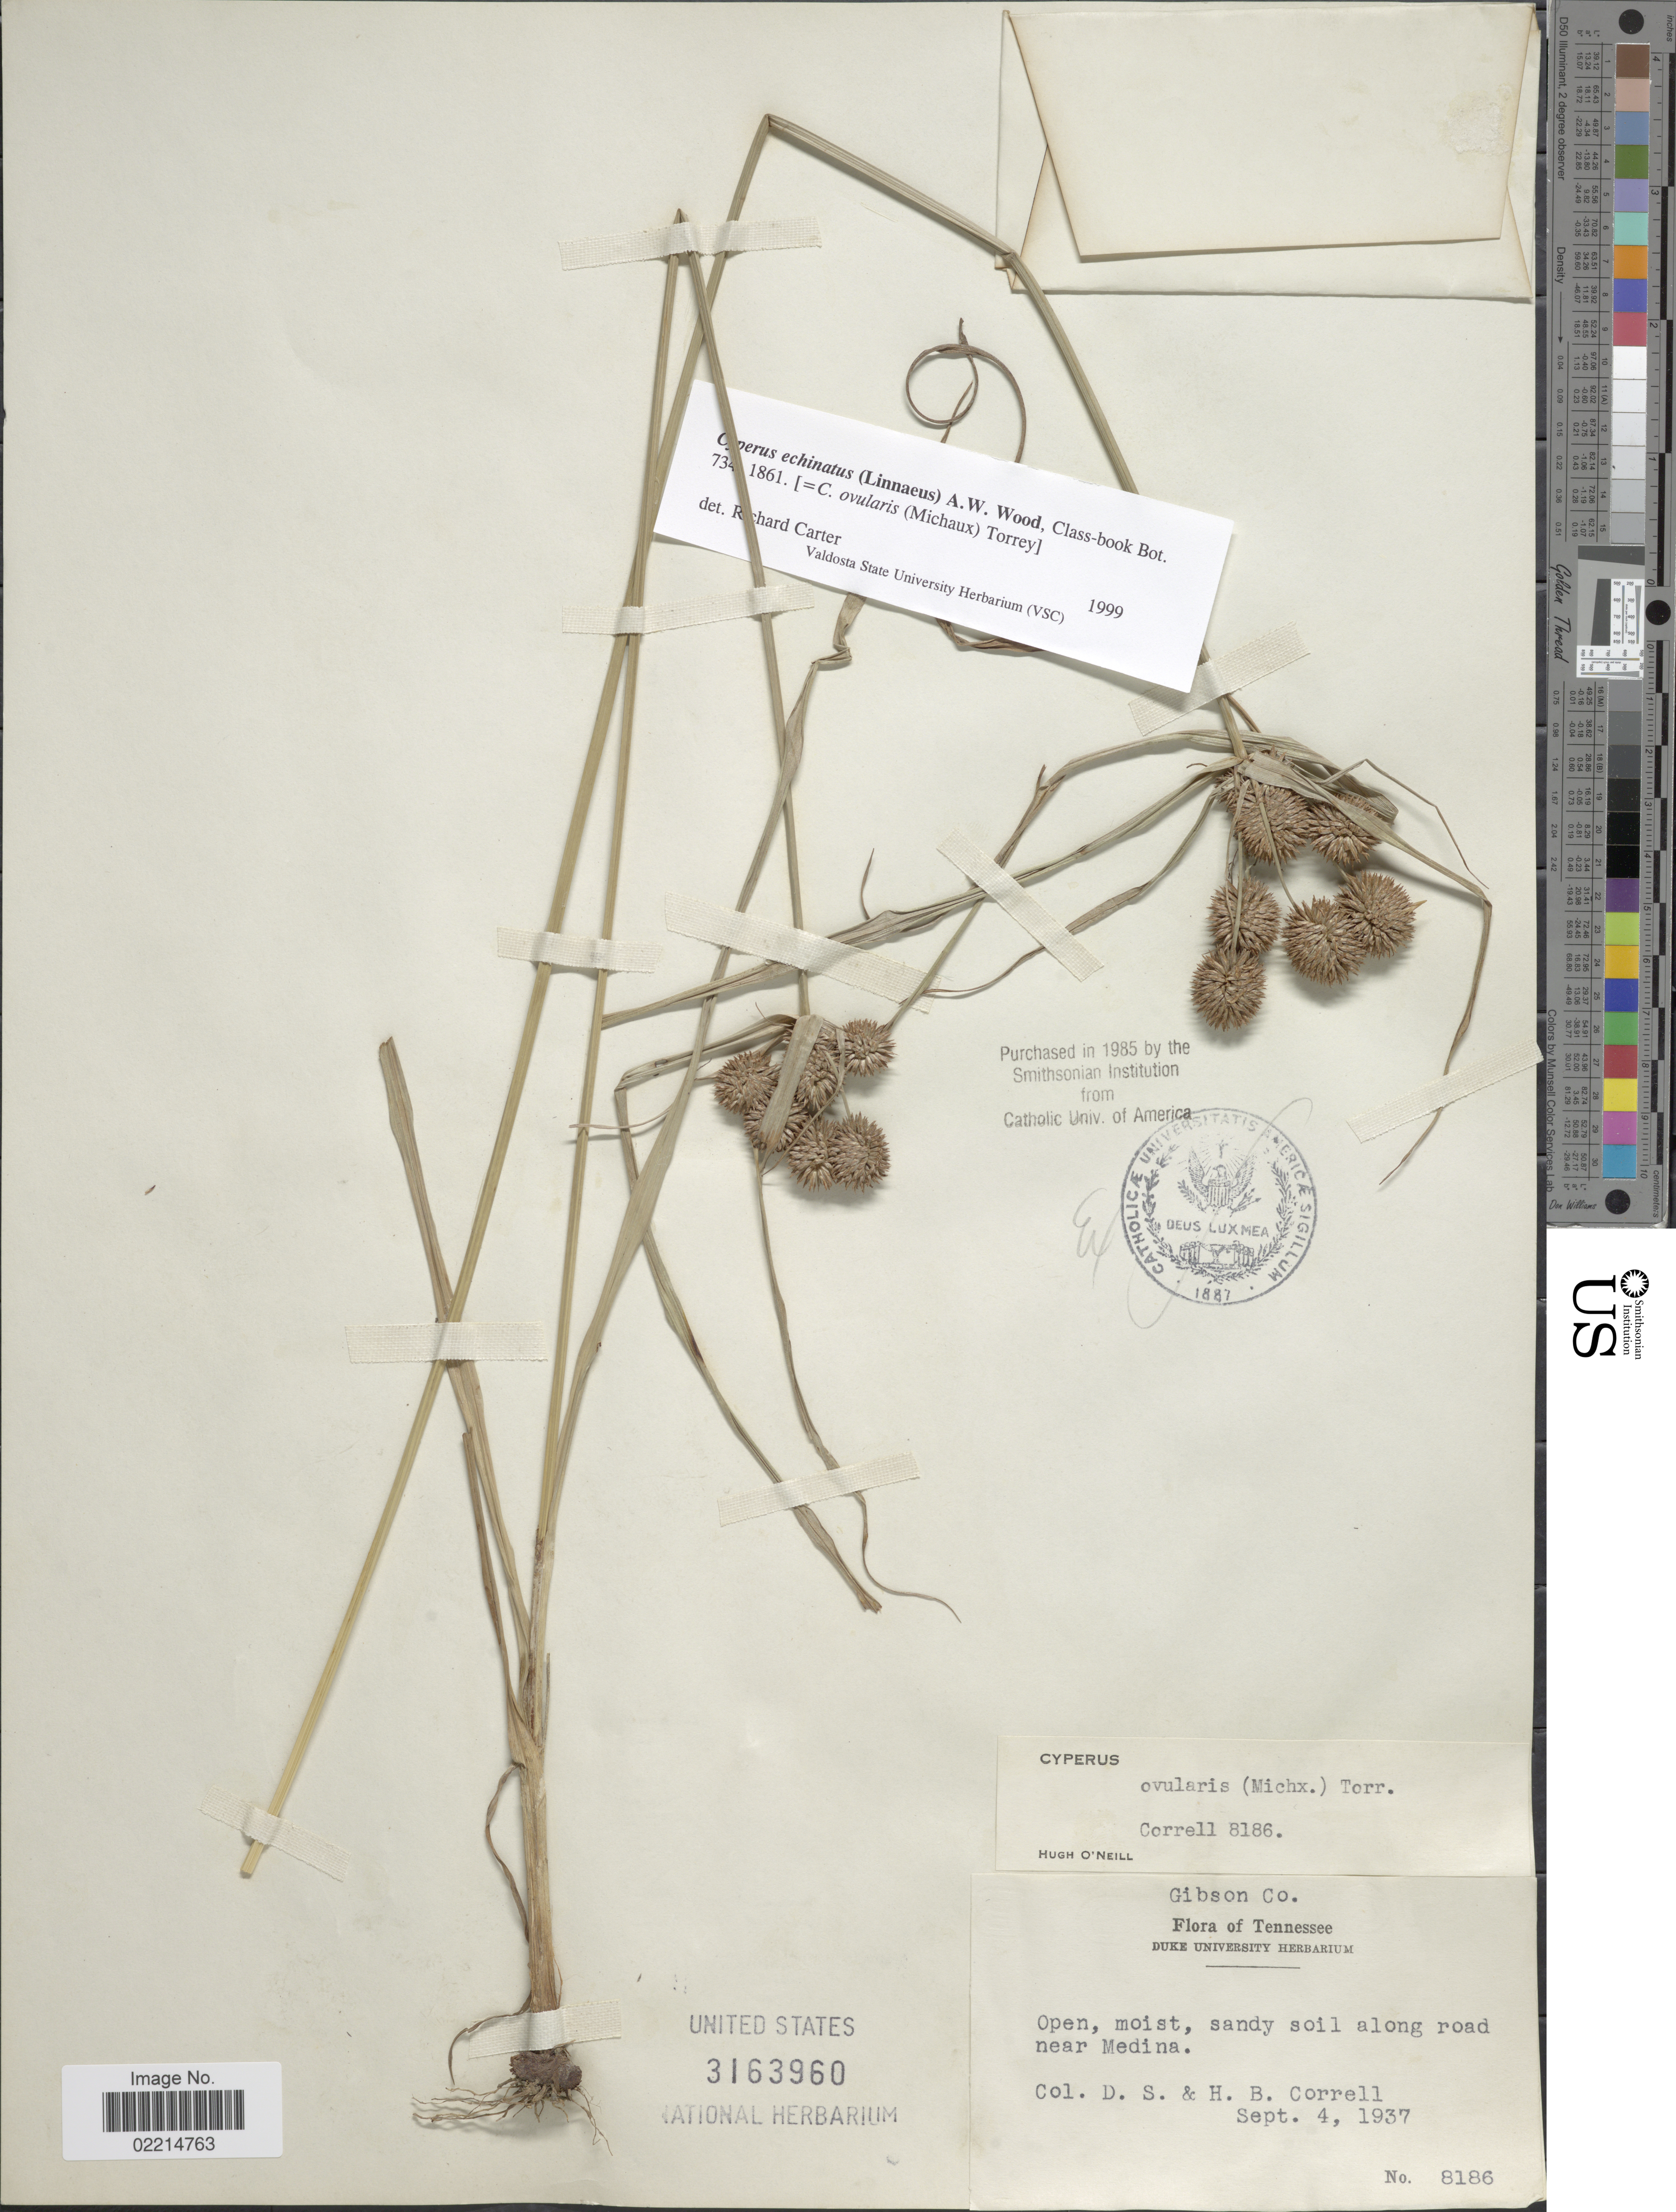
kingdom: Plantae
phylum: Tracheophyta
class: Liliopsida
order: Poales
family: Cyperaceae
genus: Cyperus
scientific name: Cyperus echinatus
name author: (L.) Alph. Wood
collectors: D. S. Correll & H. Correll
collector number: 8186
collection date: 1937-09-04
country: United States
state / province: Tennessee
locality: Gibson Co. Open, moist, sandy soil along road near Medina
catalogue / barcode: US 3163960